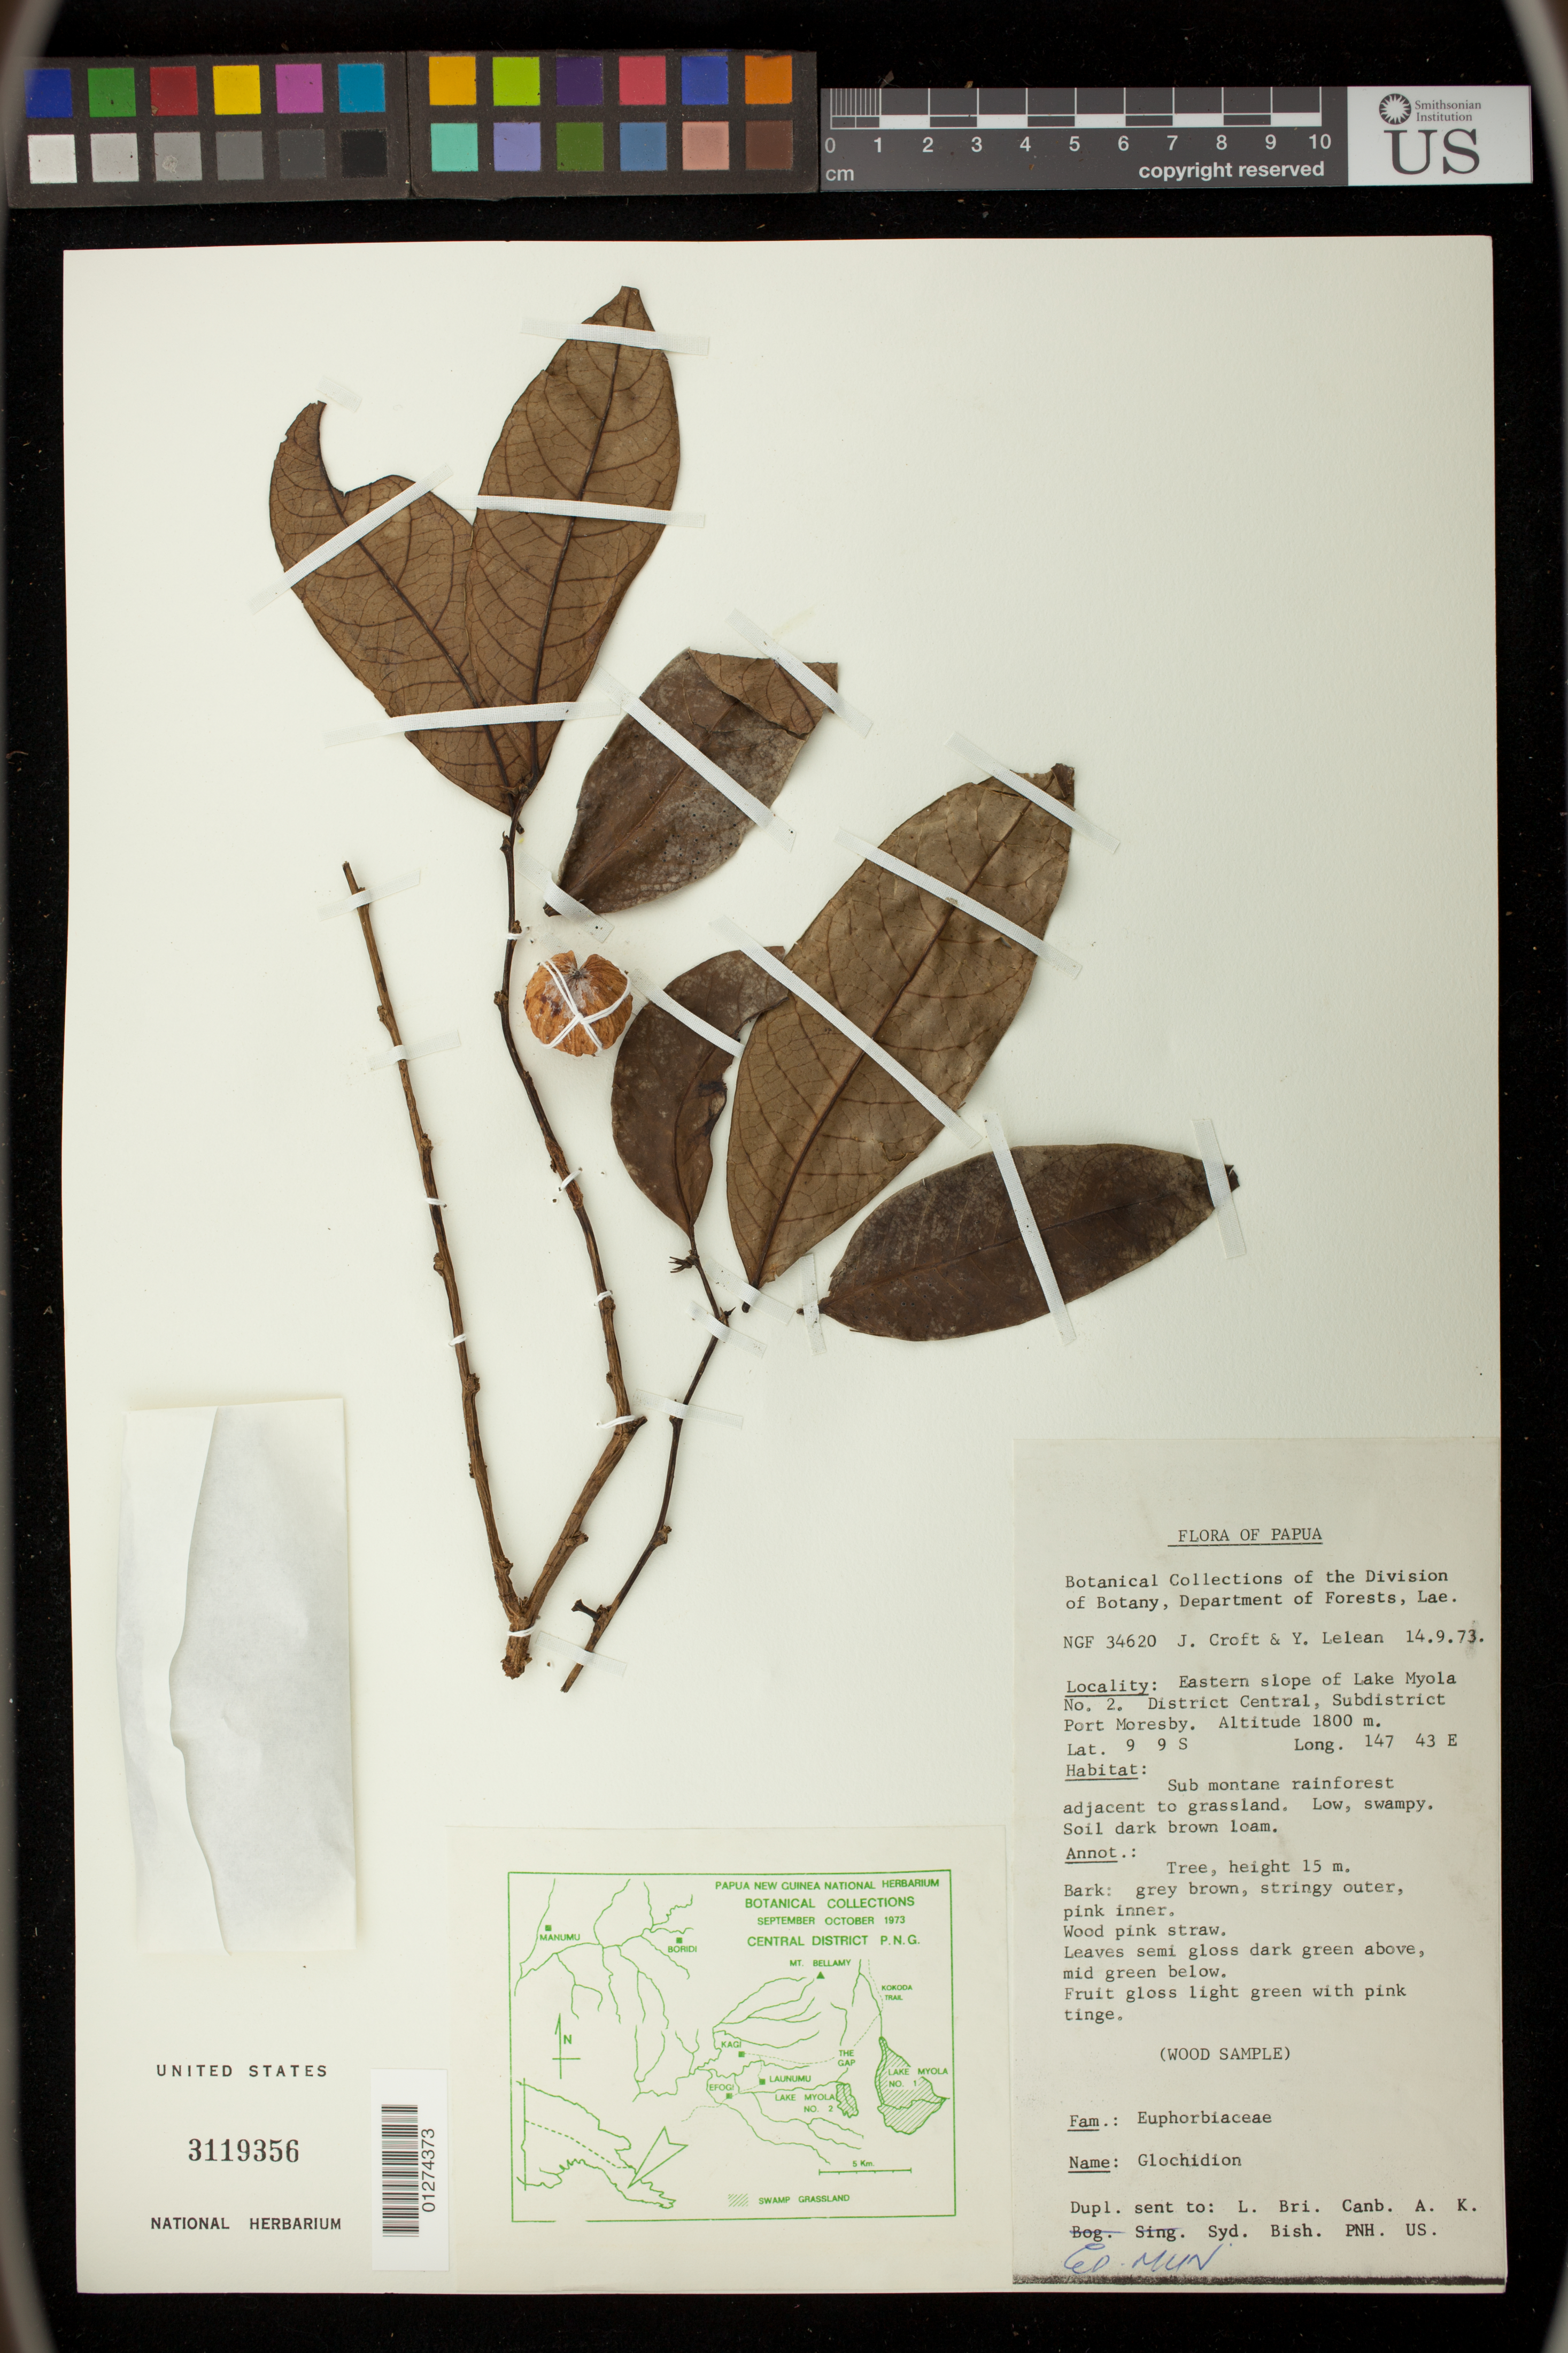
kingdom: Plantae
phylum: Tracheophyta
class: Magnoliopsida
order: Malpighiales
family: Phyllanthaceae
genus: Glochidion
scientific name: Glochidion sp.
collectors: J. Croft & Y. Lelean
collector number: NGF 34620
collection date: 1973-09-14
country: Papua New Guinea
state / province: Central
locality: Eastern slope of Lake Myola No. 2. Subdistrict Port Moresby.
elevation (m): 1800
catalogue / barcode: US 3119356